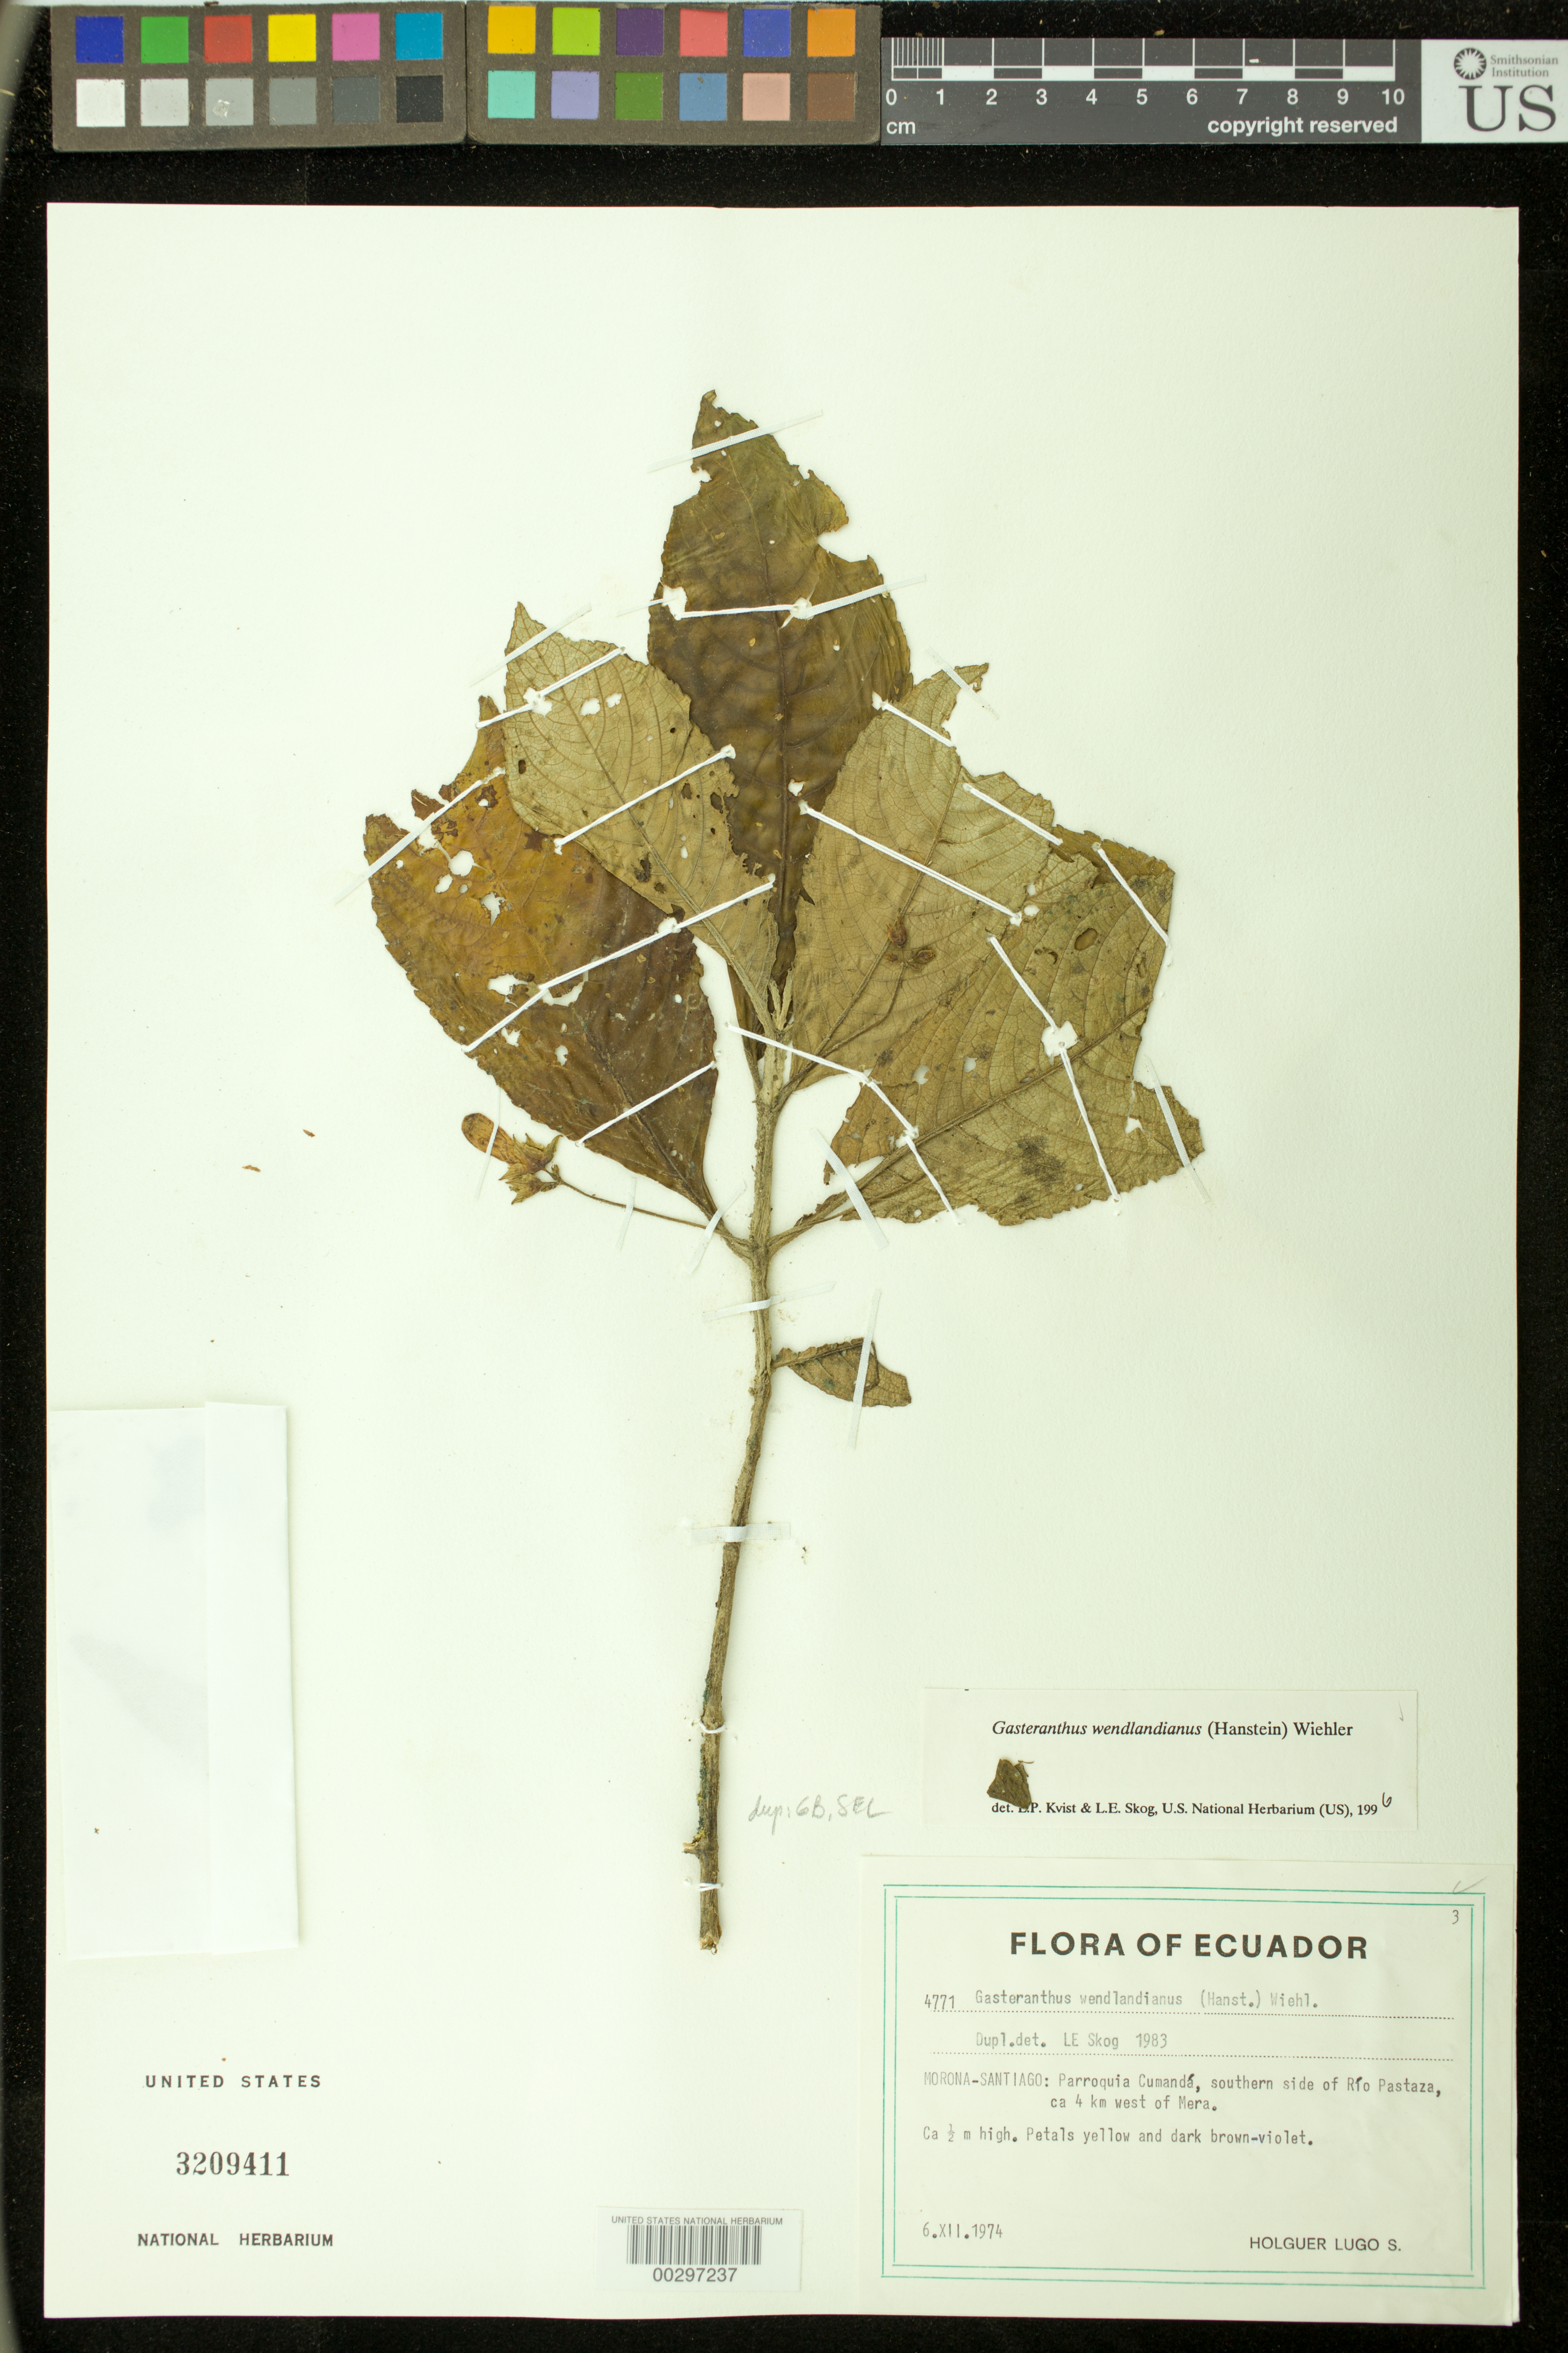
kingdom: Plantae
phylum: Tracheophyta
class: Magnoliopsida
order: Lamiales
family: Gesneriaceae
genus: Gasteranthus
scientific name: Gasteranthus wendlandianus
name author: (Hanst.) Wiehler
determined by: Skog, Laurence E.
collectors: H. Lugo S.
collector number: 4771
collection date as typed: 06 Dec 1974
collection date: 1974-12-06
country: Ecuador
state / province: Morona-Santiago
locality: Parroquia Cumandá, southern side of Río Pastaza, ca 4 km W of Mera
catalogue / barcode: US 3209411